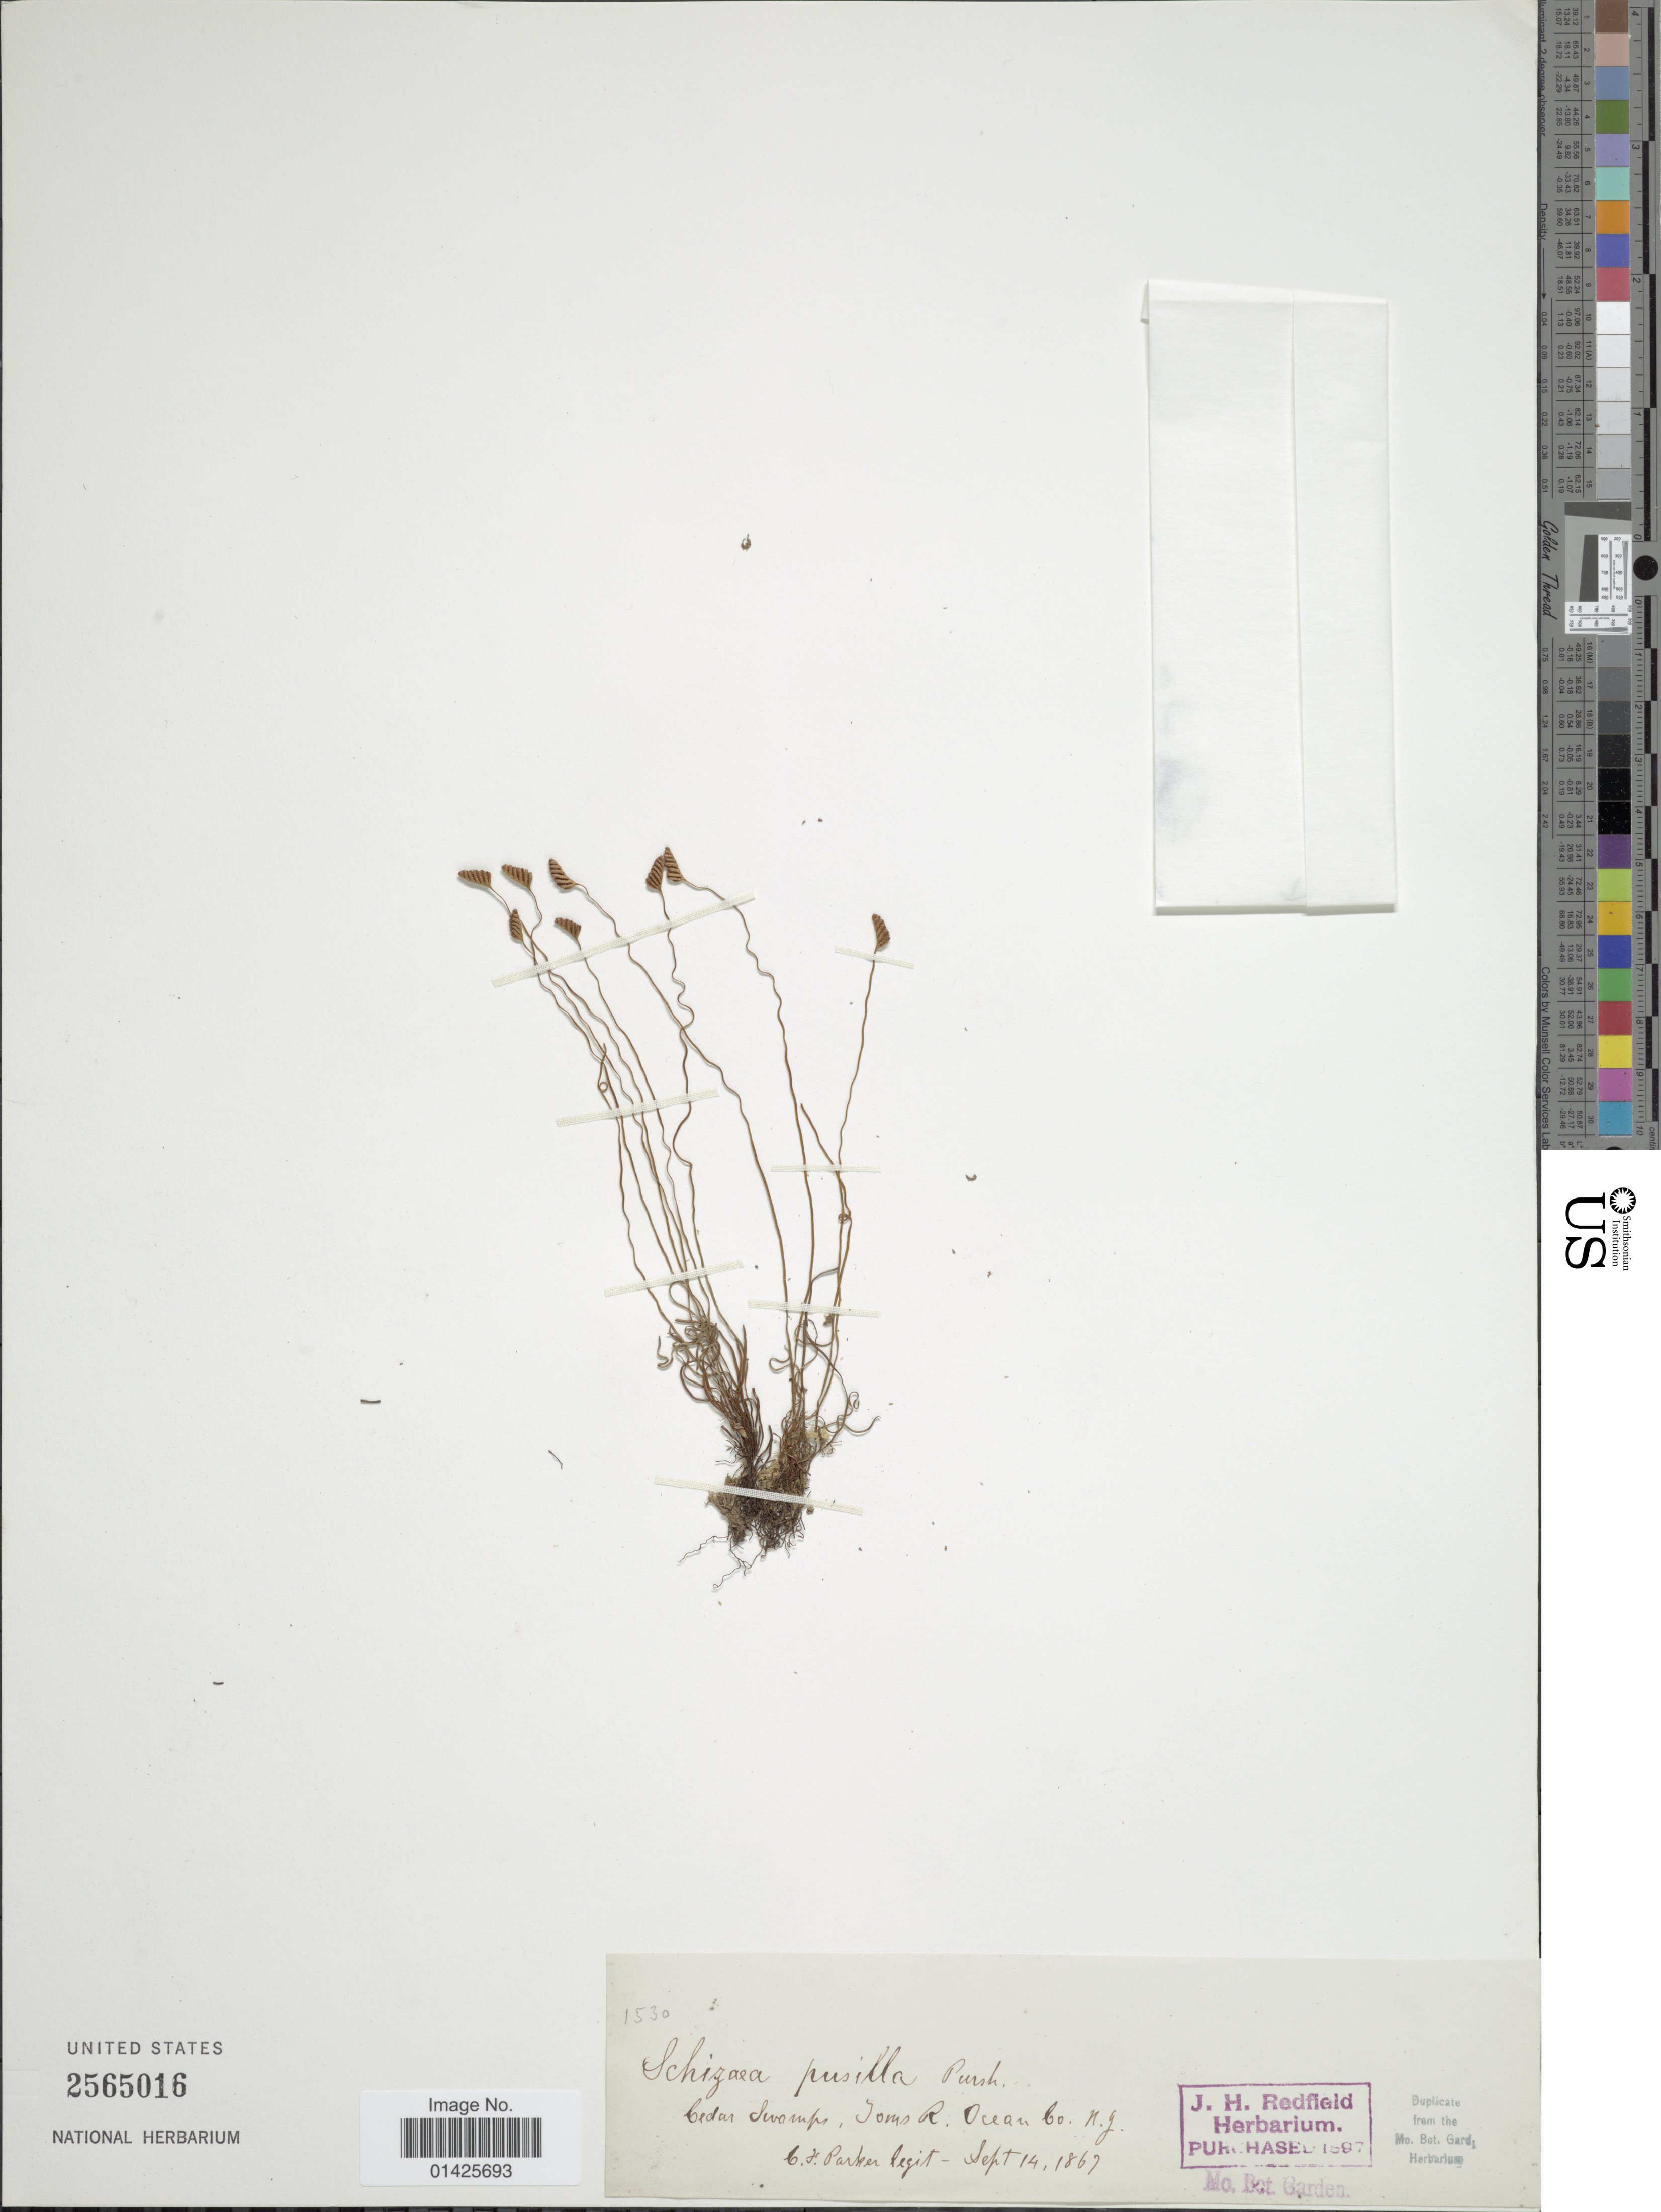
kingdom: Plantae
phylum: Tracheophyta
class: Polypodiopsida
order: Schizaeales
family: Schizaeaceae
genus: Schizaea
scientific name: Schizaea pusilla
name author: Pursh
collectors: C. F. Parker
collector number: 1530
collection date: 1867-09-14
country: United States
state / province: New Jersey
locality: Cedar Swamps, Toms R., Ocean Co.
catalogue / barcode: US 2565016